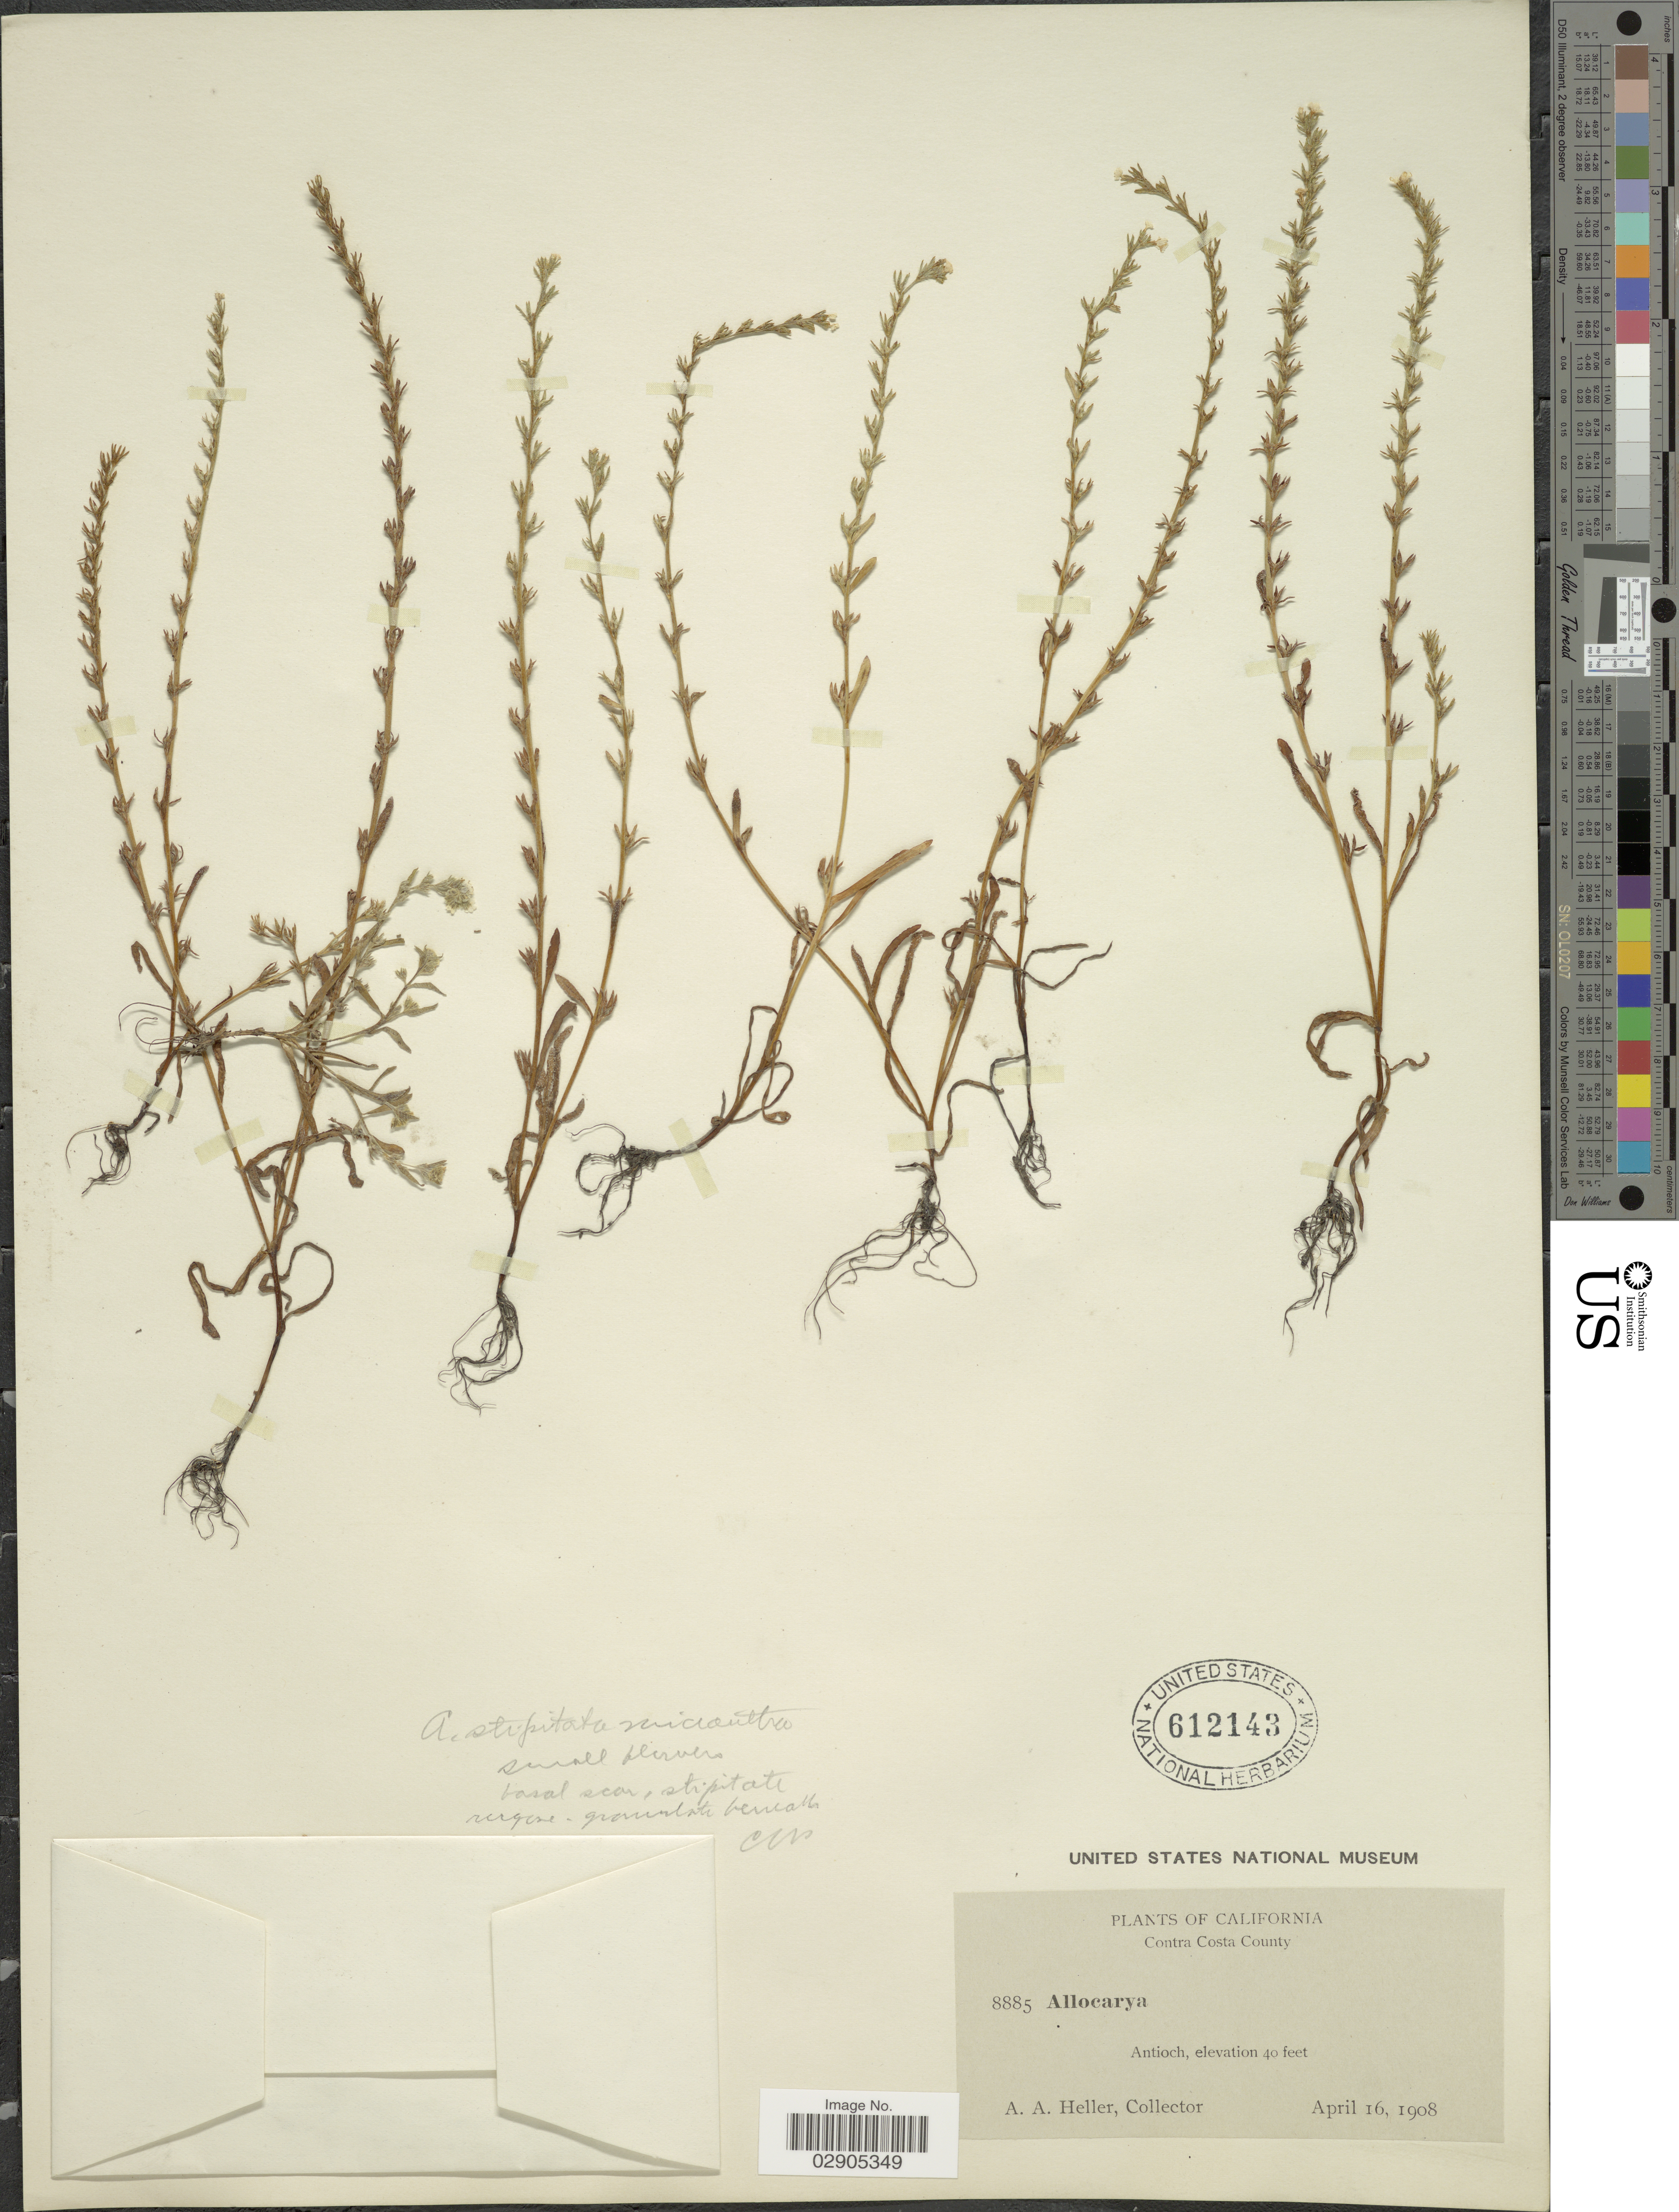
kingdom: Plantae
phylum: Tracheophyta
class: Magnoliopsida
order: Boraginales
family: Boraginaceae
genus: Allocarya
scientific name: Allocarya stipitata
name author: Greene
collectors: A. A. Heller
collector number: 8885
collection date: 1908-04-16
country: United States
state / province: California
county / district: Contra Costa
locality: Contra Costa County. Antioch.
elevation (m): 12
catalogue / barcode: US 612143